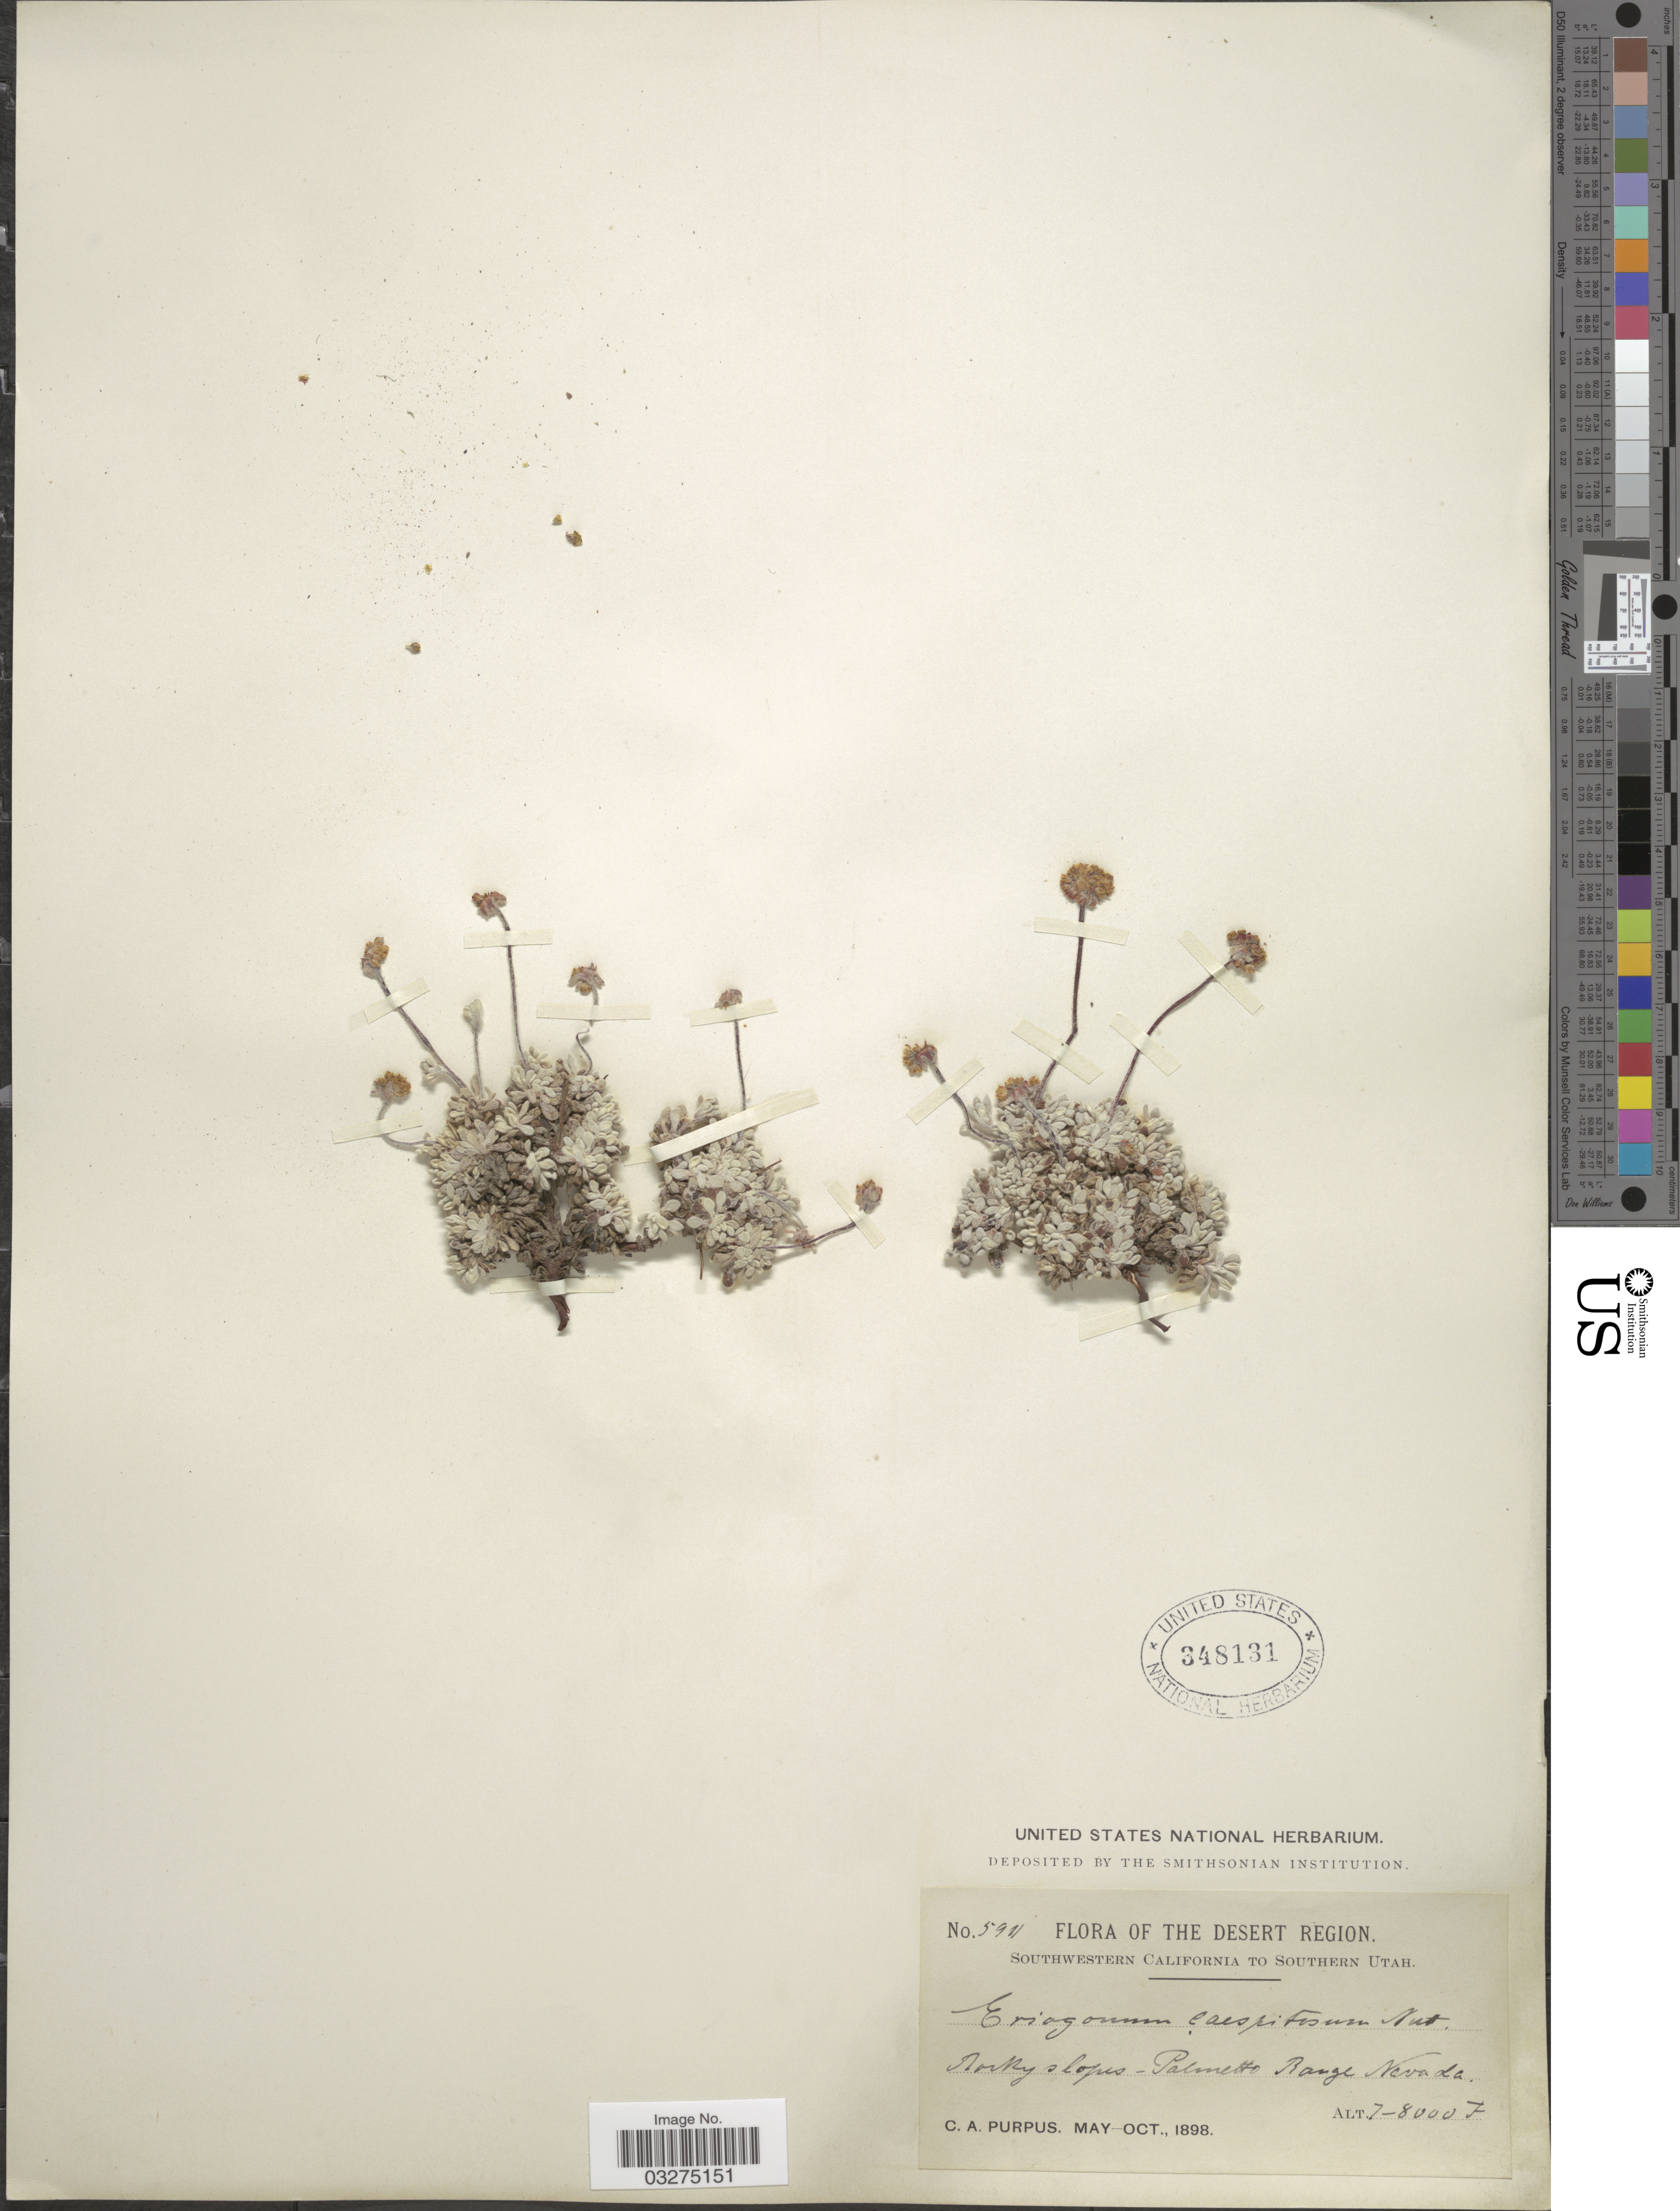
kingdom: Plantae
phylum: Tracheophyta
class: Magnoliopsida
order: Caryophyllales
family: Polygonaceae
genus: Eriogonum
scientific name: Eriogonum caespitosum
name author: Nutt.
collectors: C. A. Purpus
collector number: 5911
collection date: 1898-05/1898-10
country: United States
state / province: Nevada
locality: The Desert Region. Rocky slopes-Palmetto Range.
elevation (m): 2134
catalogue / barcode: US 348131